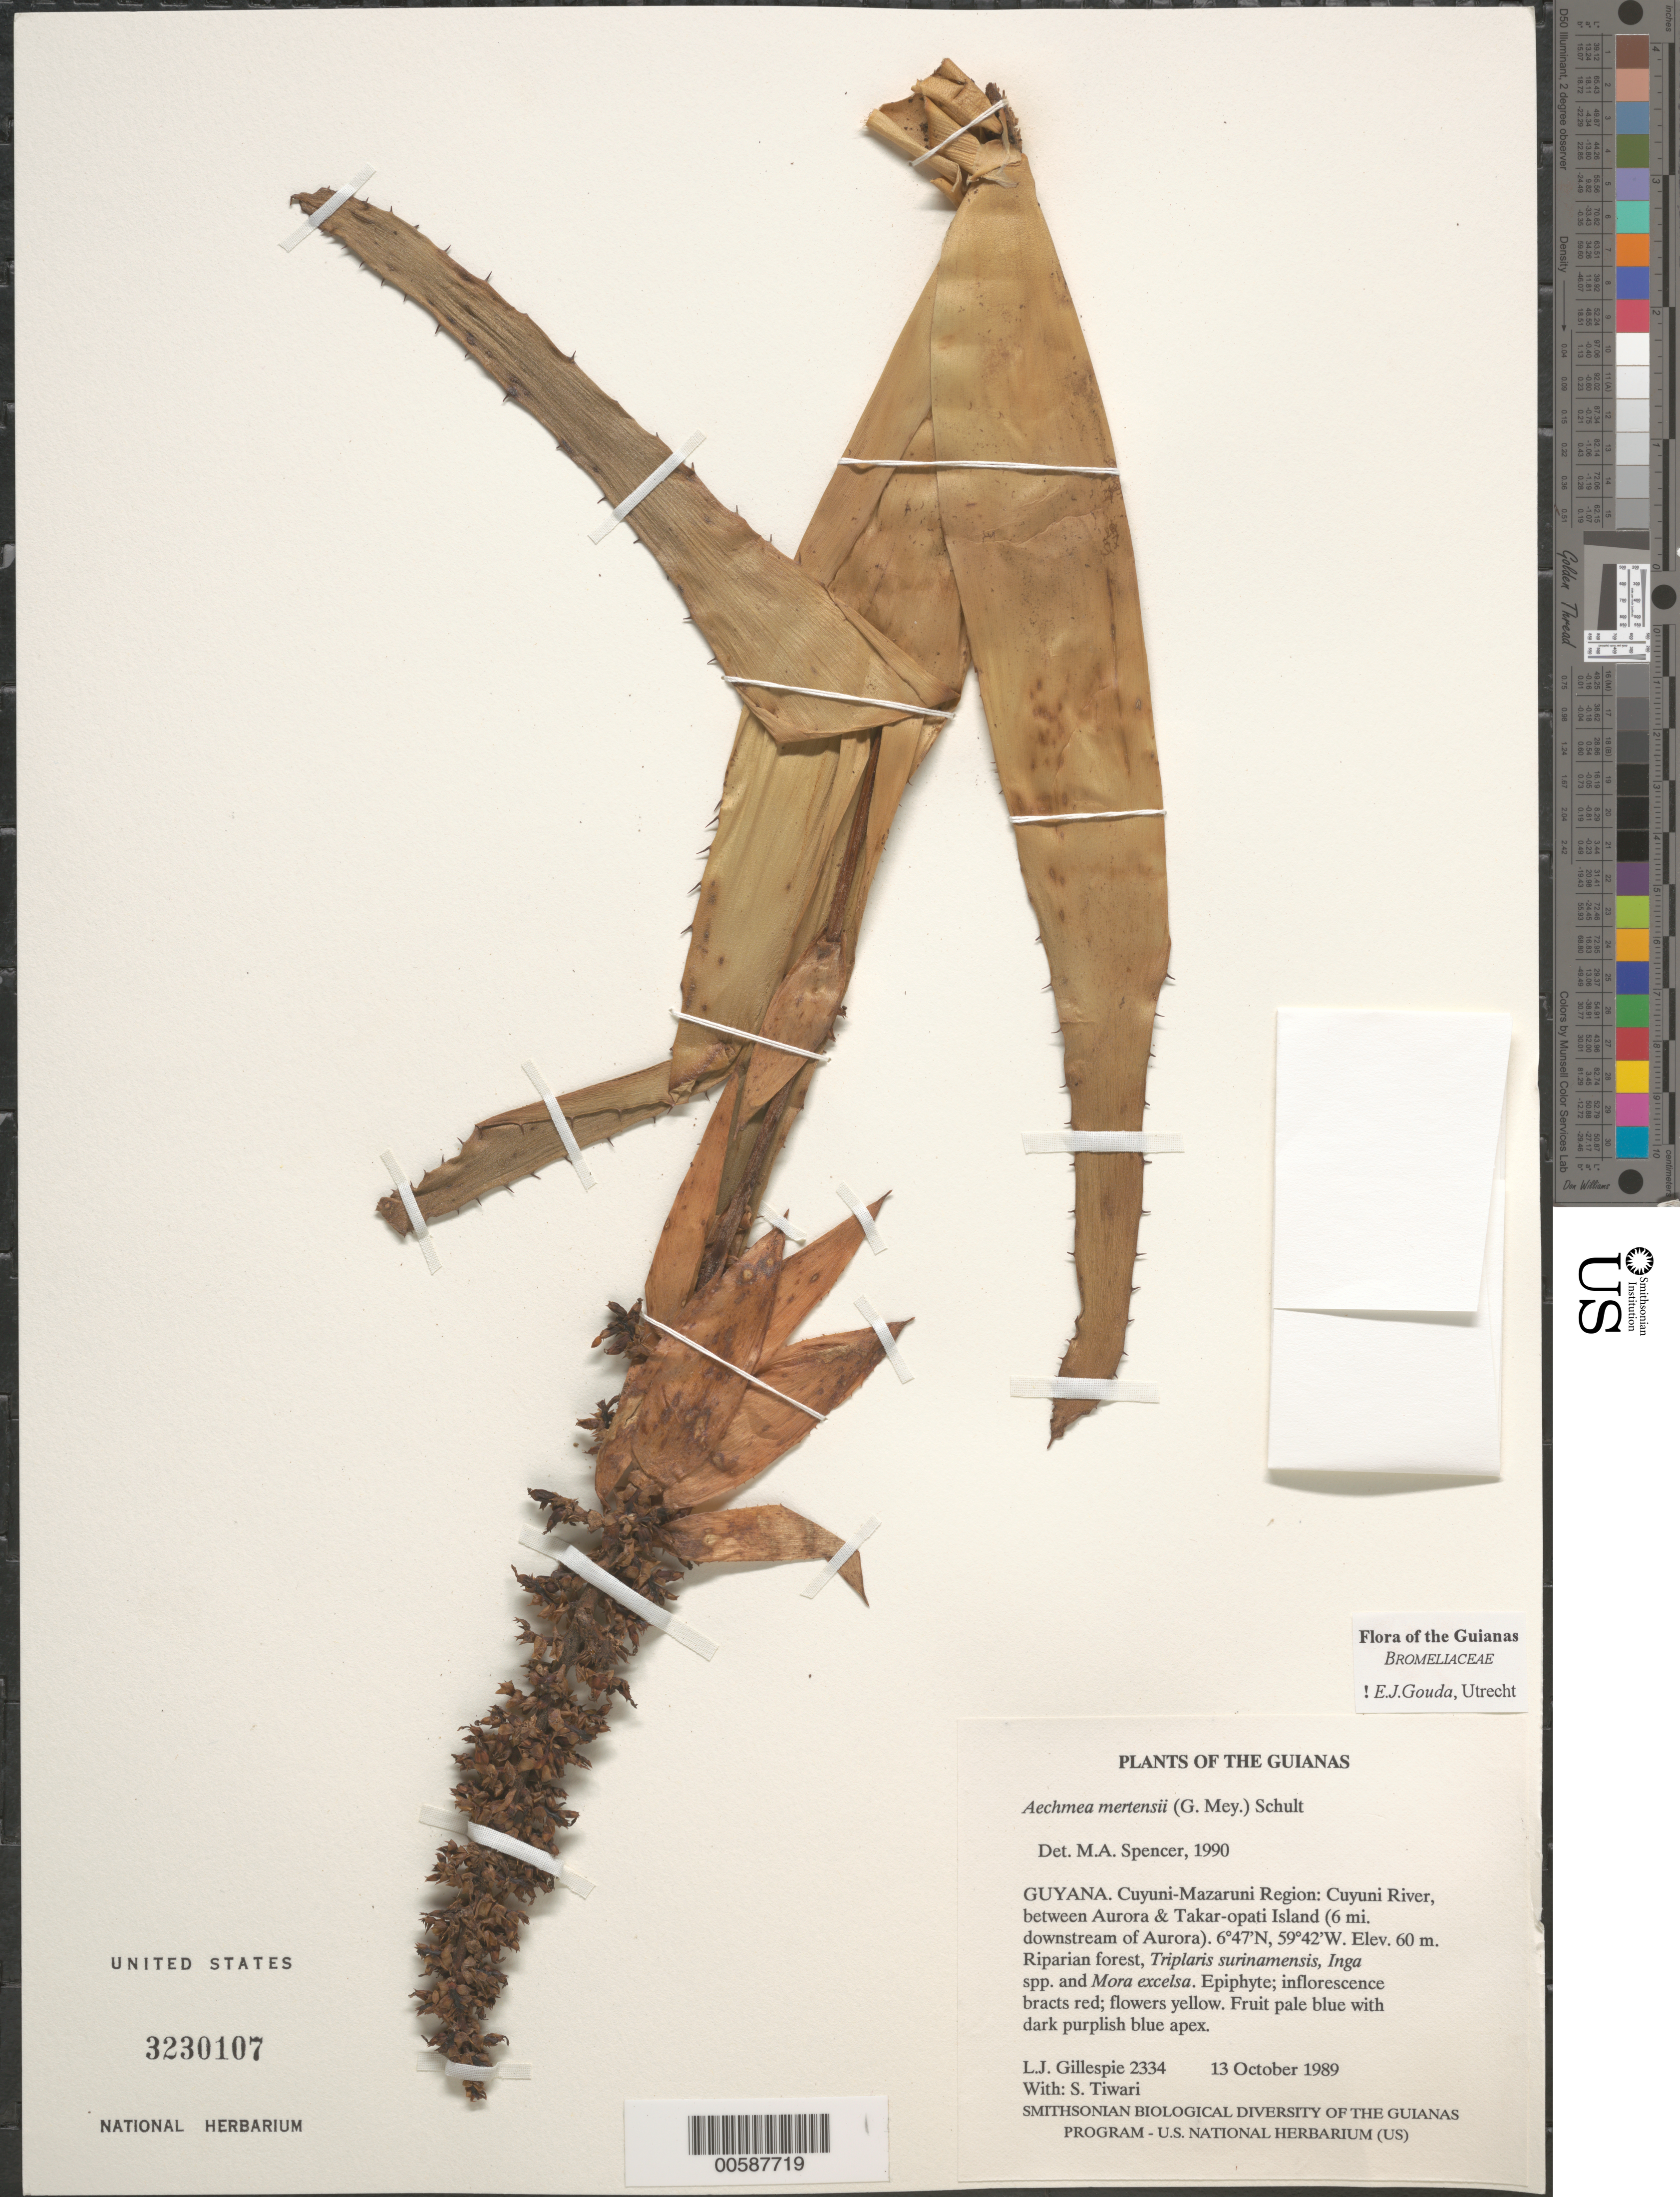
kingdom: Plantae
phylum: Tracheophyta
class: Liliopsida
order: Poales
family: Bromeliaceae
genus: Aechmea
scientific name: Aechmea mertensii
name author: (G. Mey.) Schult. & Schult. f.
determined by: Gouda, E. J.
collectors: L. J. Gillespie & S. Tiwari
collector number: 2334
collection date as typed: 13 October 1989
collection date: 1989-10-13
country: Guyana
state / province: Cuyuni-Mazaruni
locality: Cuyuni River, between Aurora & Takar-opati Island (6 mi. downstream of Aurora)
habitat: Riparian forest with Triplaris surinamensis, Inga spp. and Mora excelsa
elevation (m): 60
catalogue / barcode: US 3230107